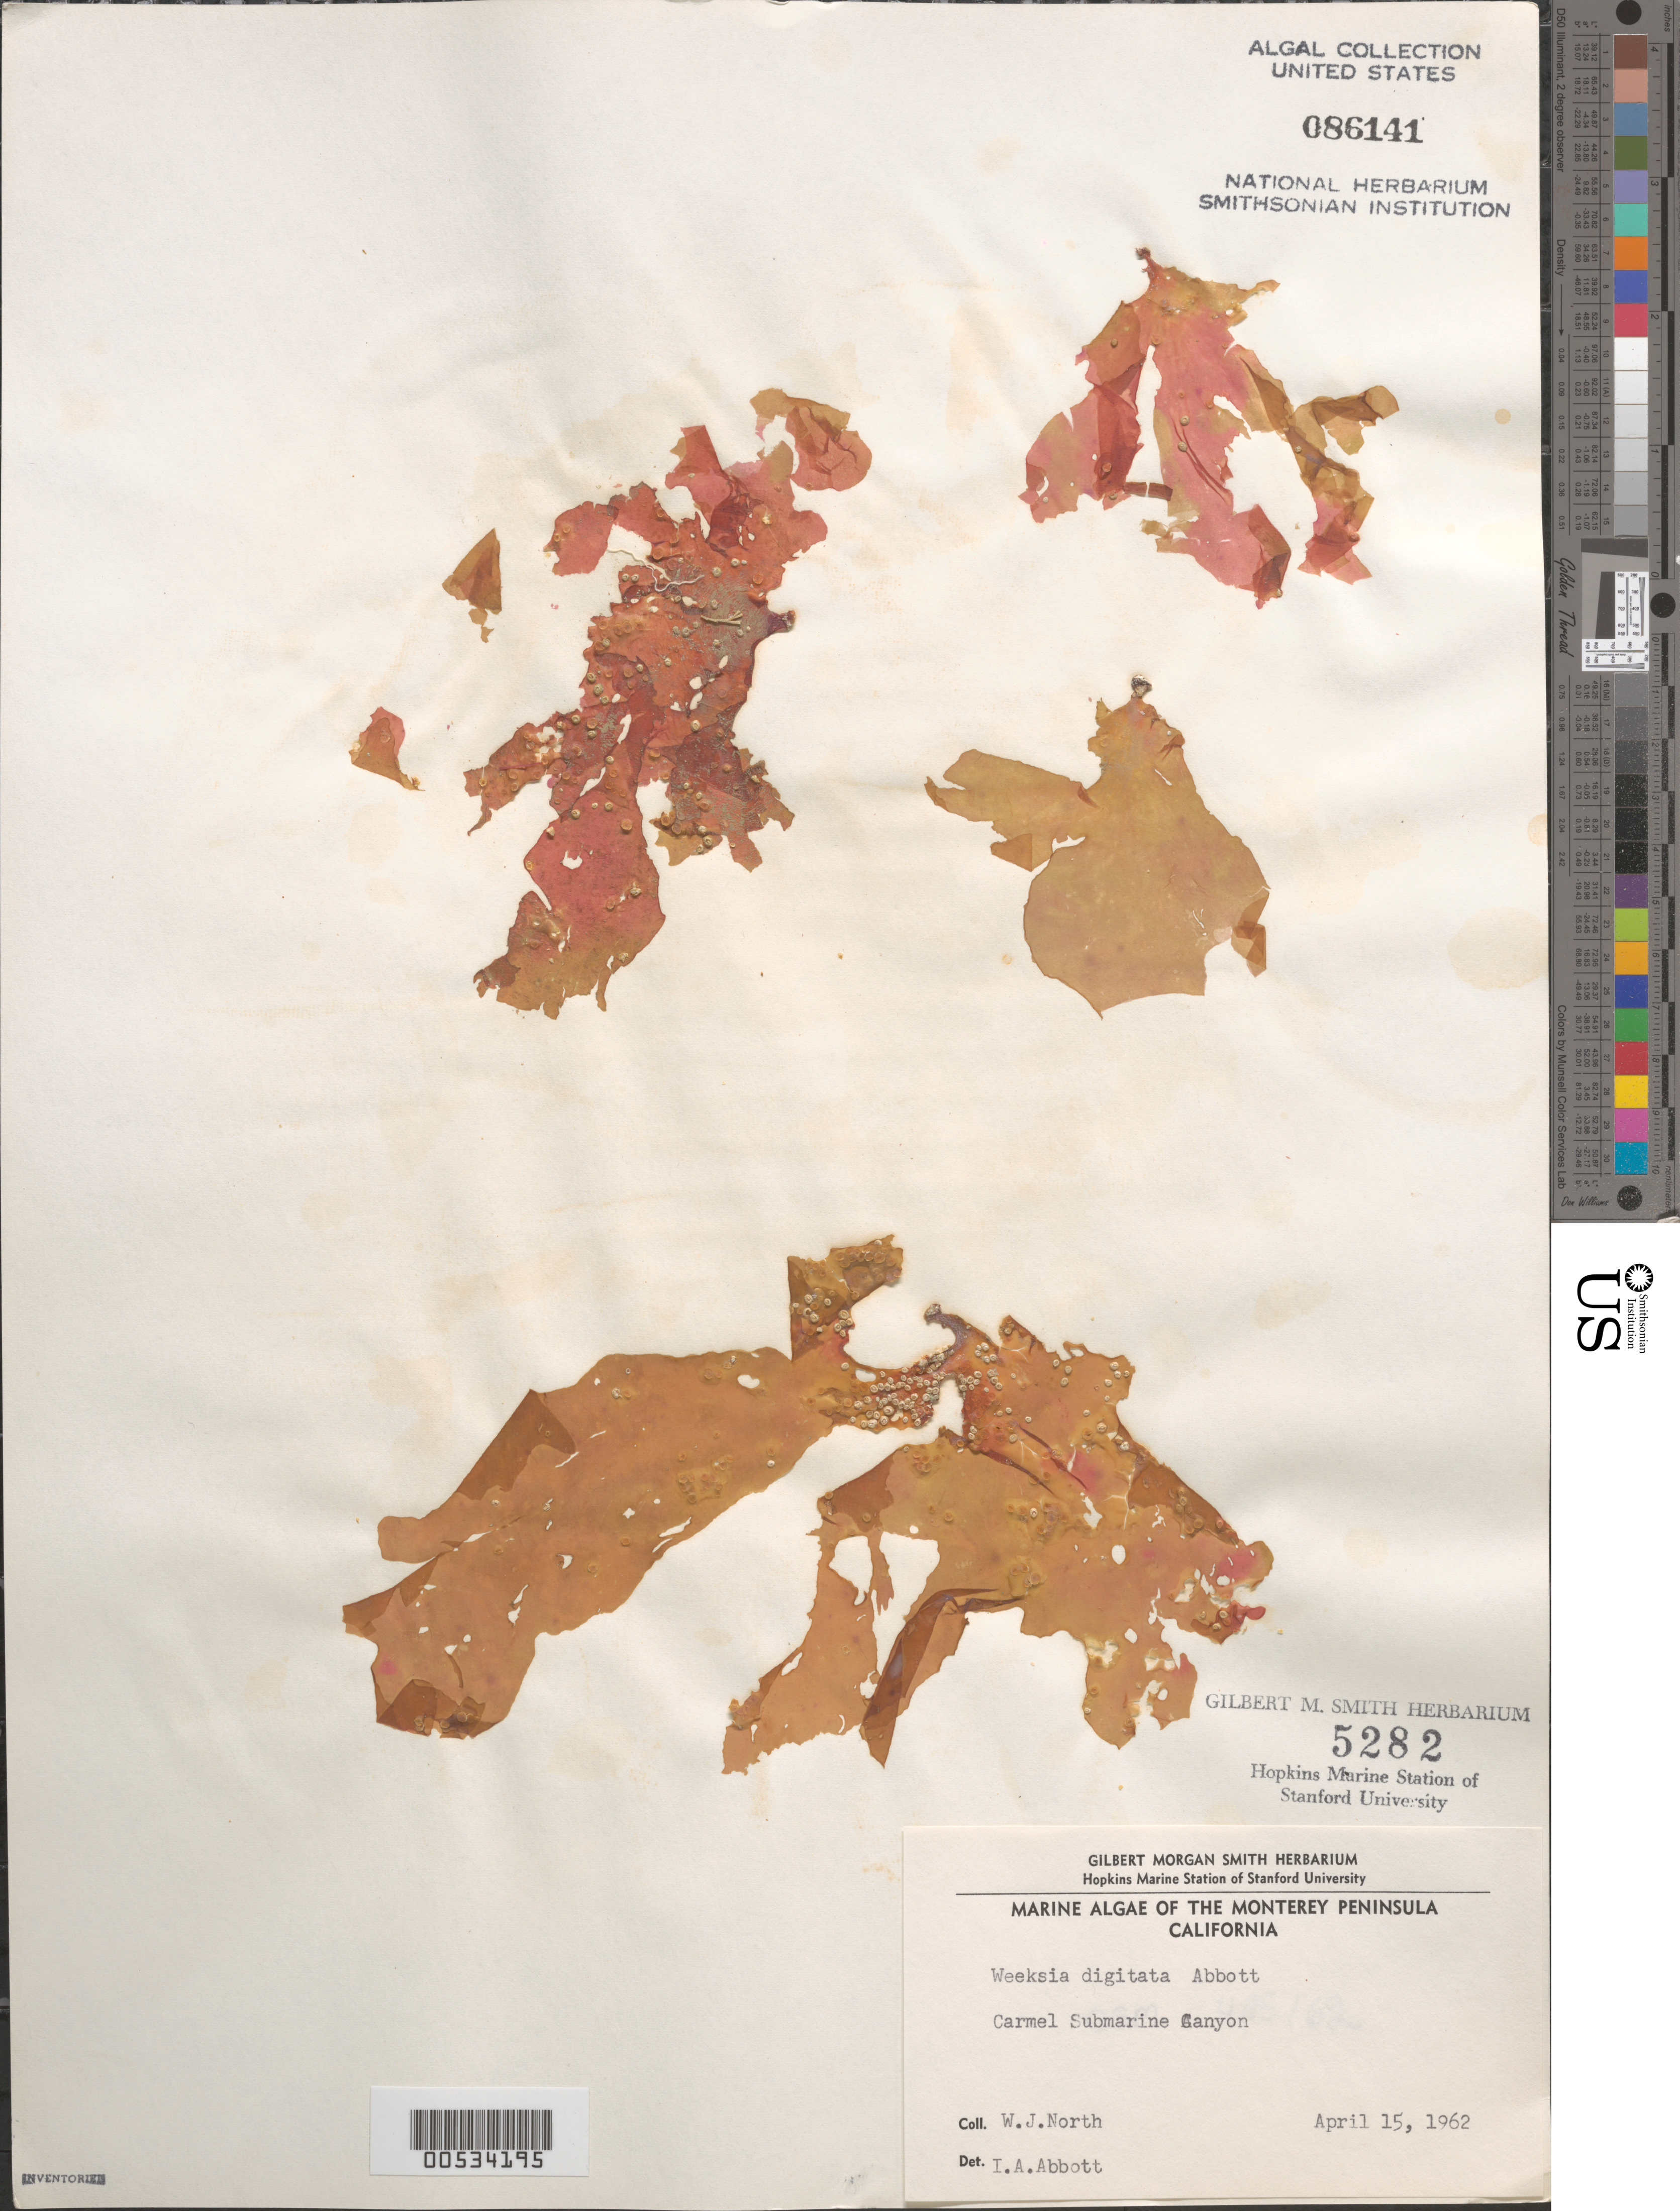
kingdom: Plantae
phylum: Rhodophyta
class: Florideophyceae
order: Gigartinales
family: Dumontiaceae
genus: Weeksia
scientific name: Weeksia digitata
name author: I.A. Abbott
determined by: Abbott, Isabella A.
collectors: W. North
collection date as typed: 15 Apr 1962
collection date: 1962-04-15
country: United States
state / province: California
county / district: Monterey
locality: Carmel Submarine Canyon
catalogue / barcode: US 86141